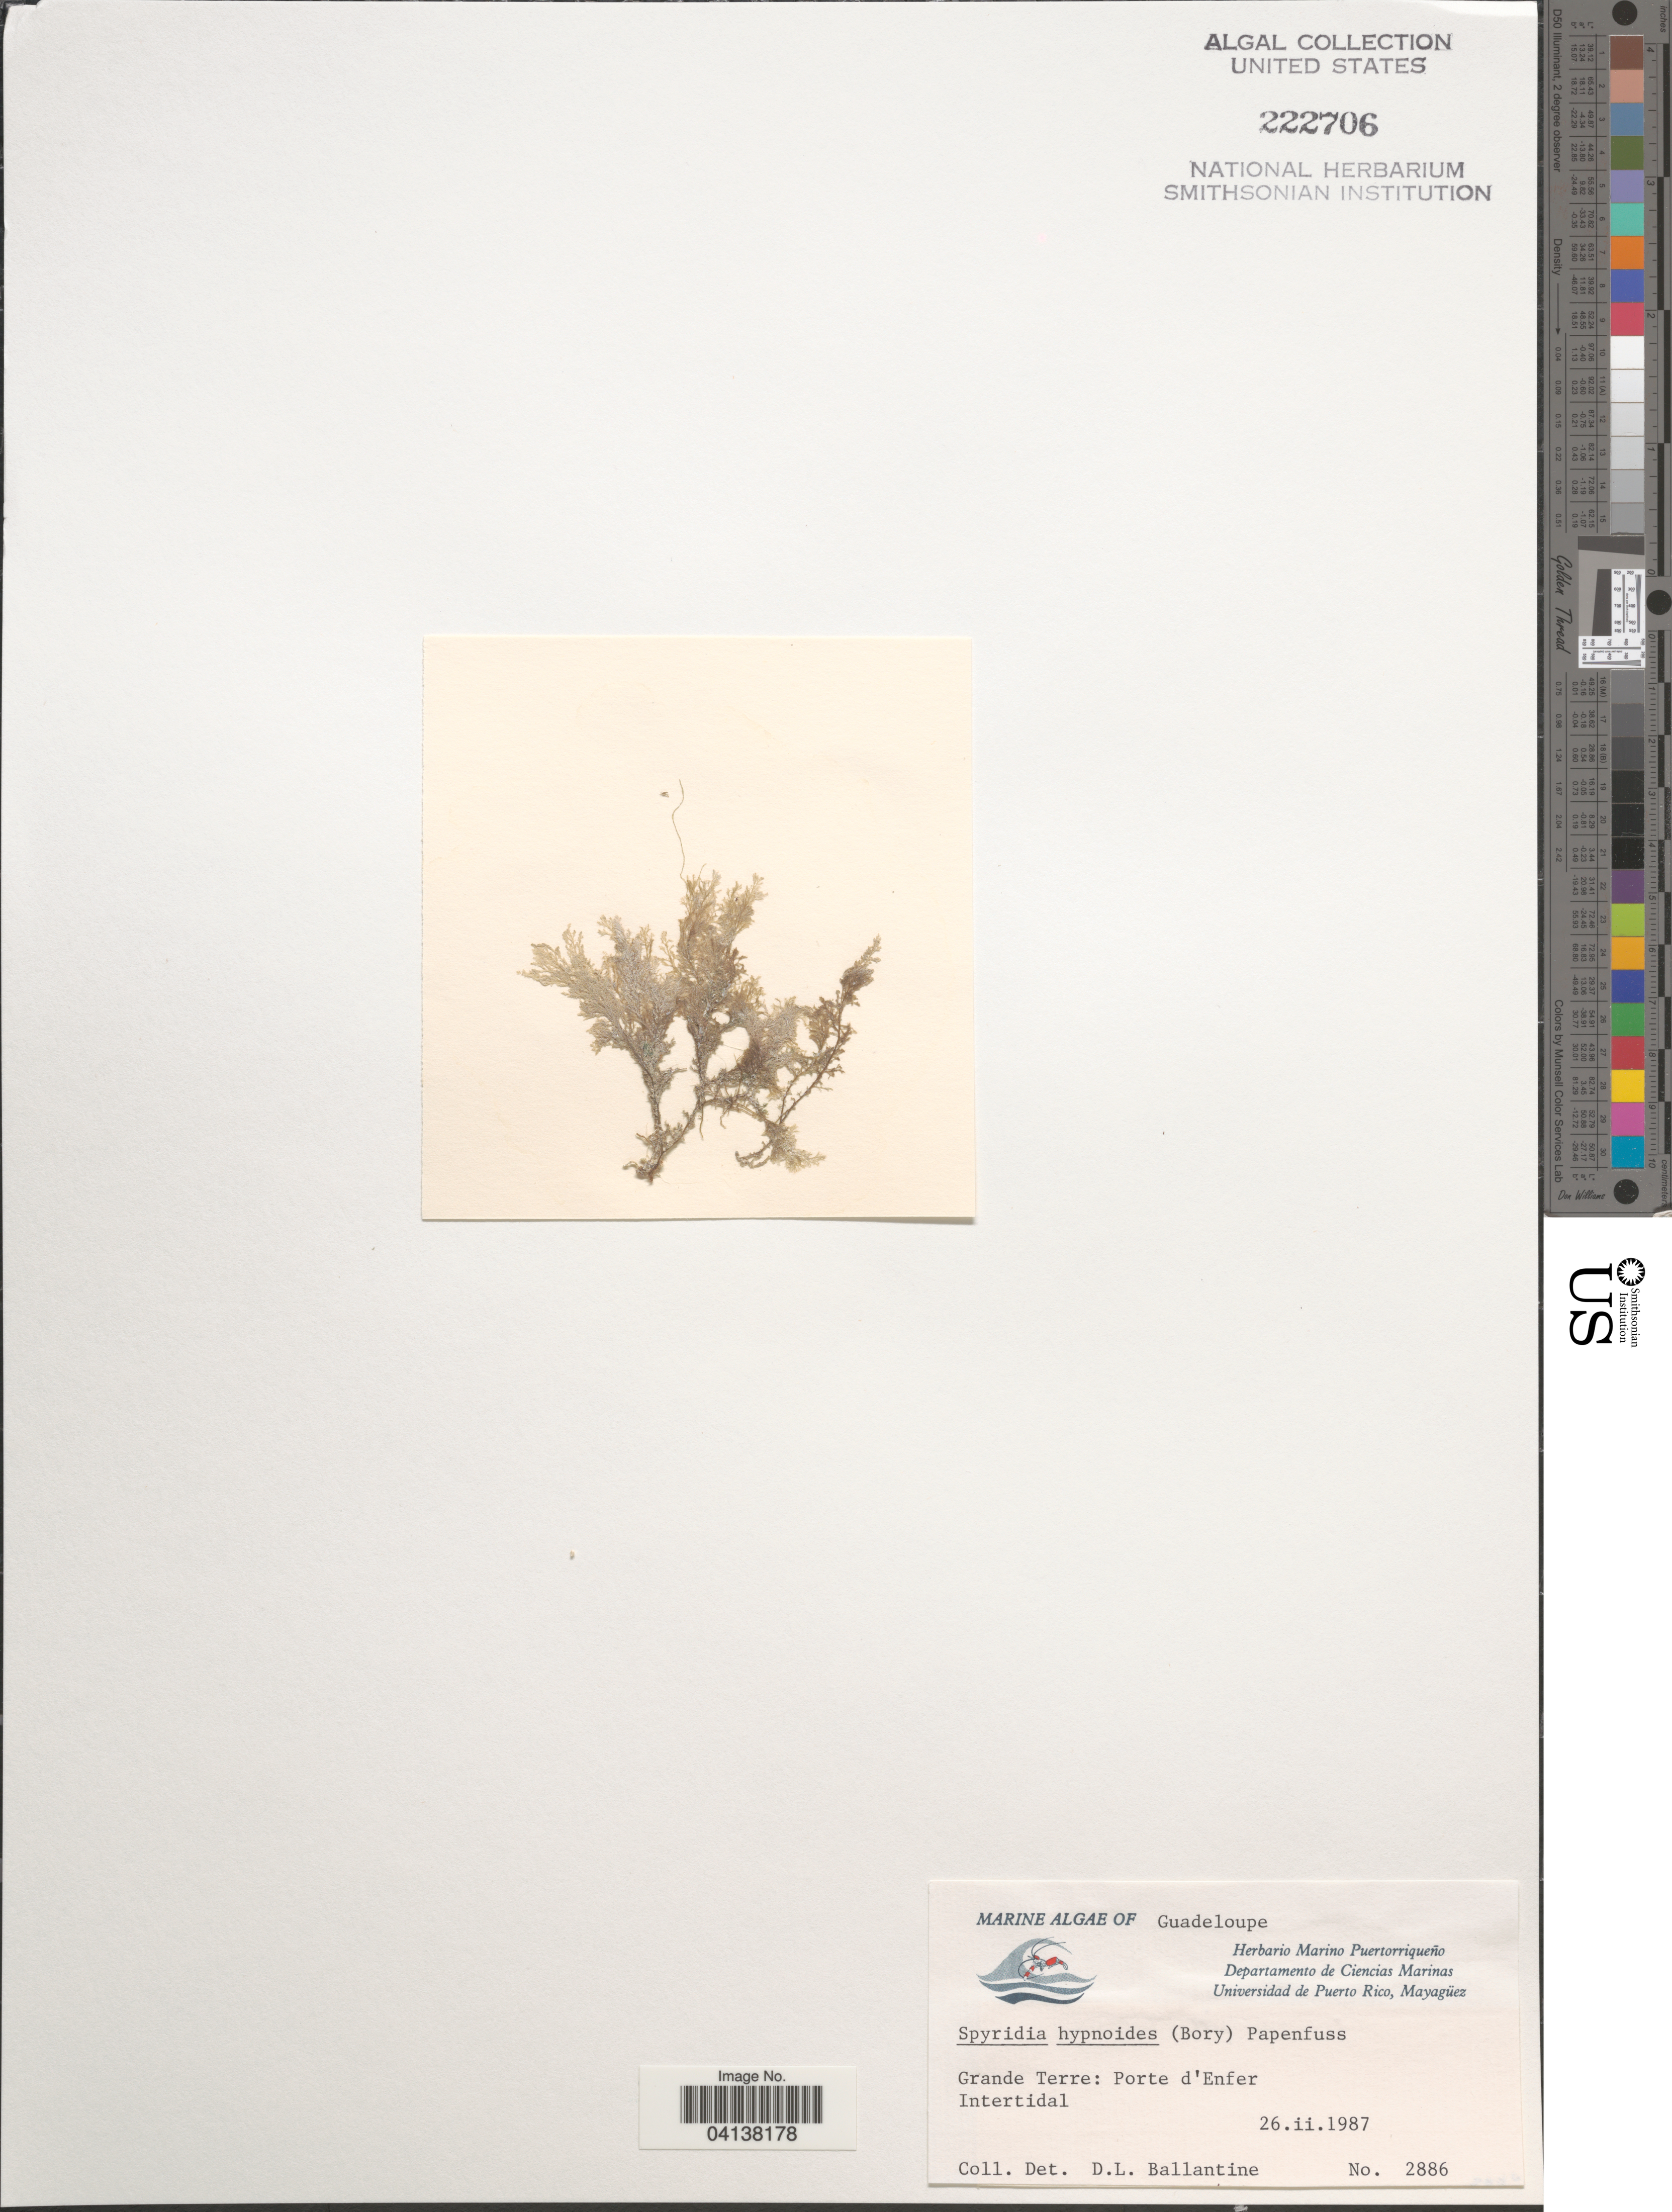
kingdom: Plantae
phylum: Rhodophyta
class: Florideophyceae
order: Ceramiales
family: Spyridiaceae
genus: Spyridia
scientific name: Spyridia hypnoides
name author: (Bory) Papenf.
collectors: D.L. Ballantine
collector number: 2886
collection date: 1987-02-26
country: Guadeloupe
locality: Grande Terre: Porte d'Enfer.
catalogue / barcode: US 222706